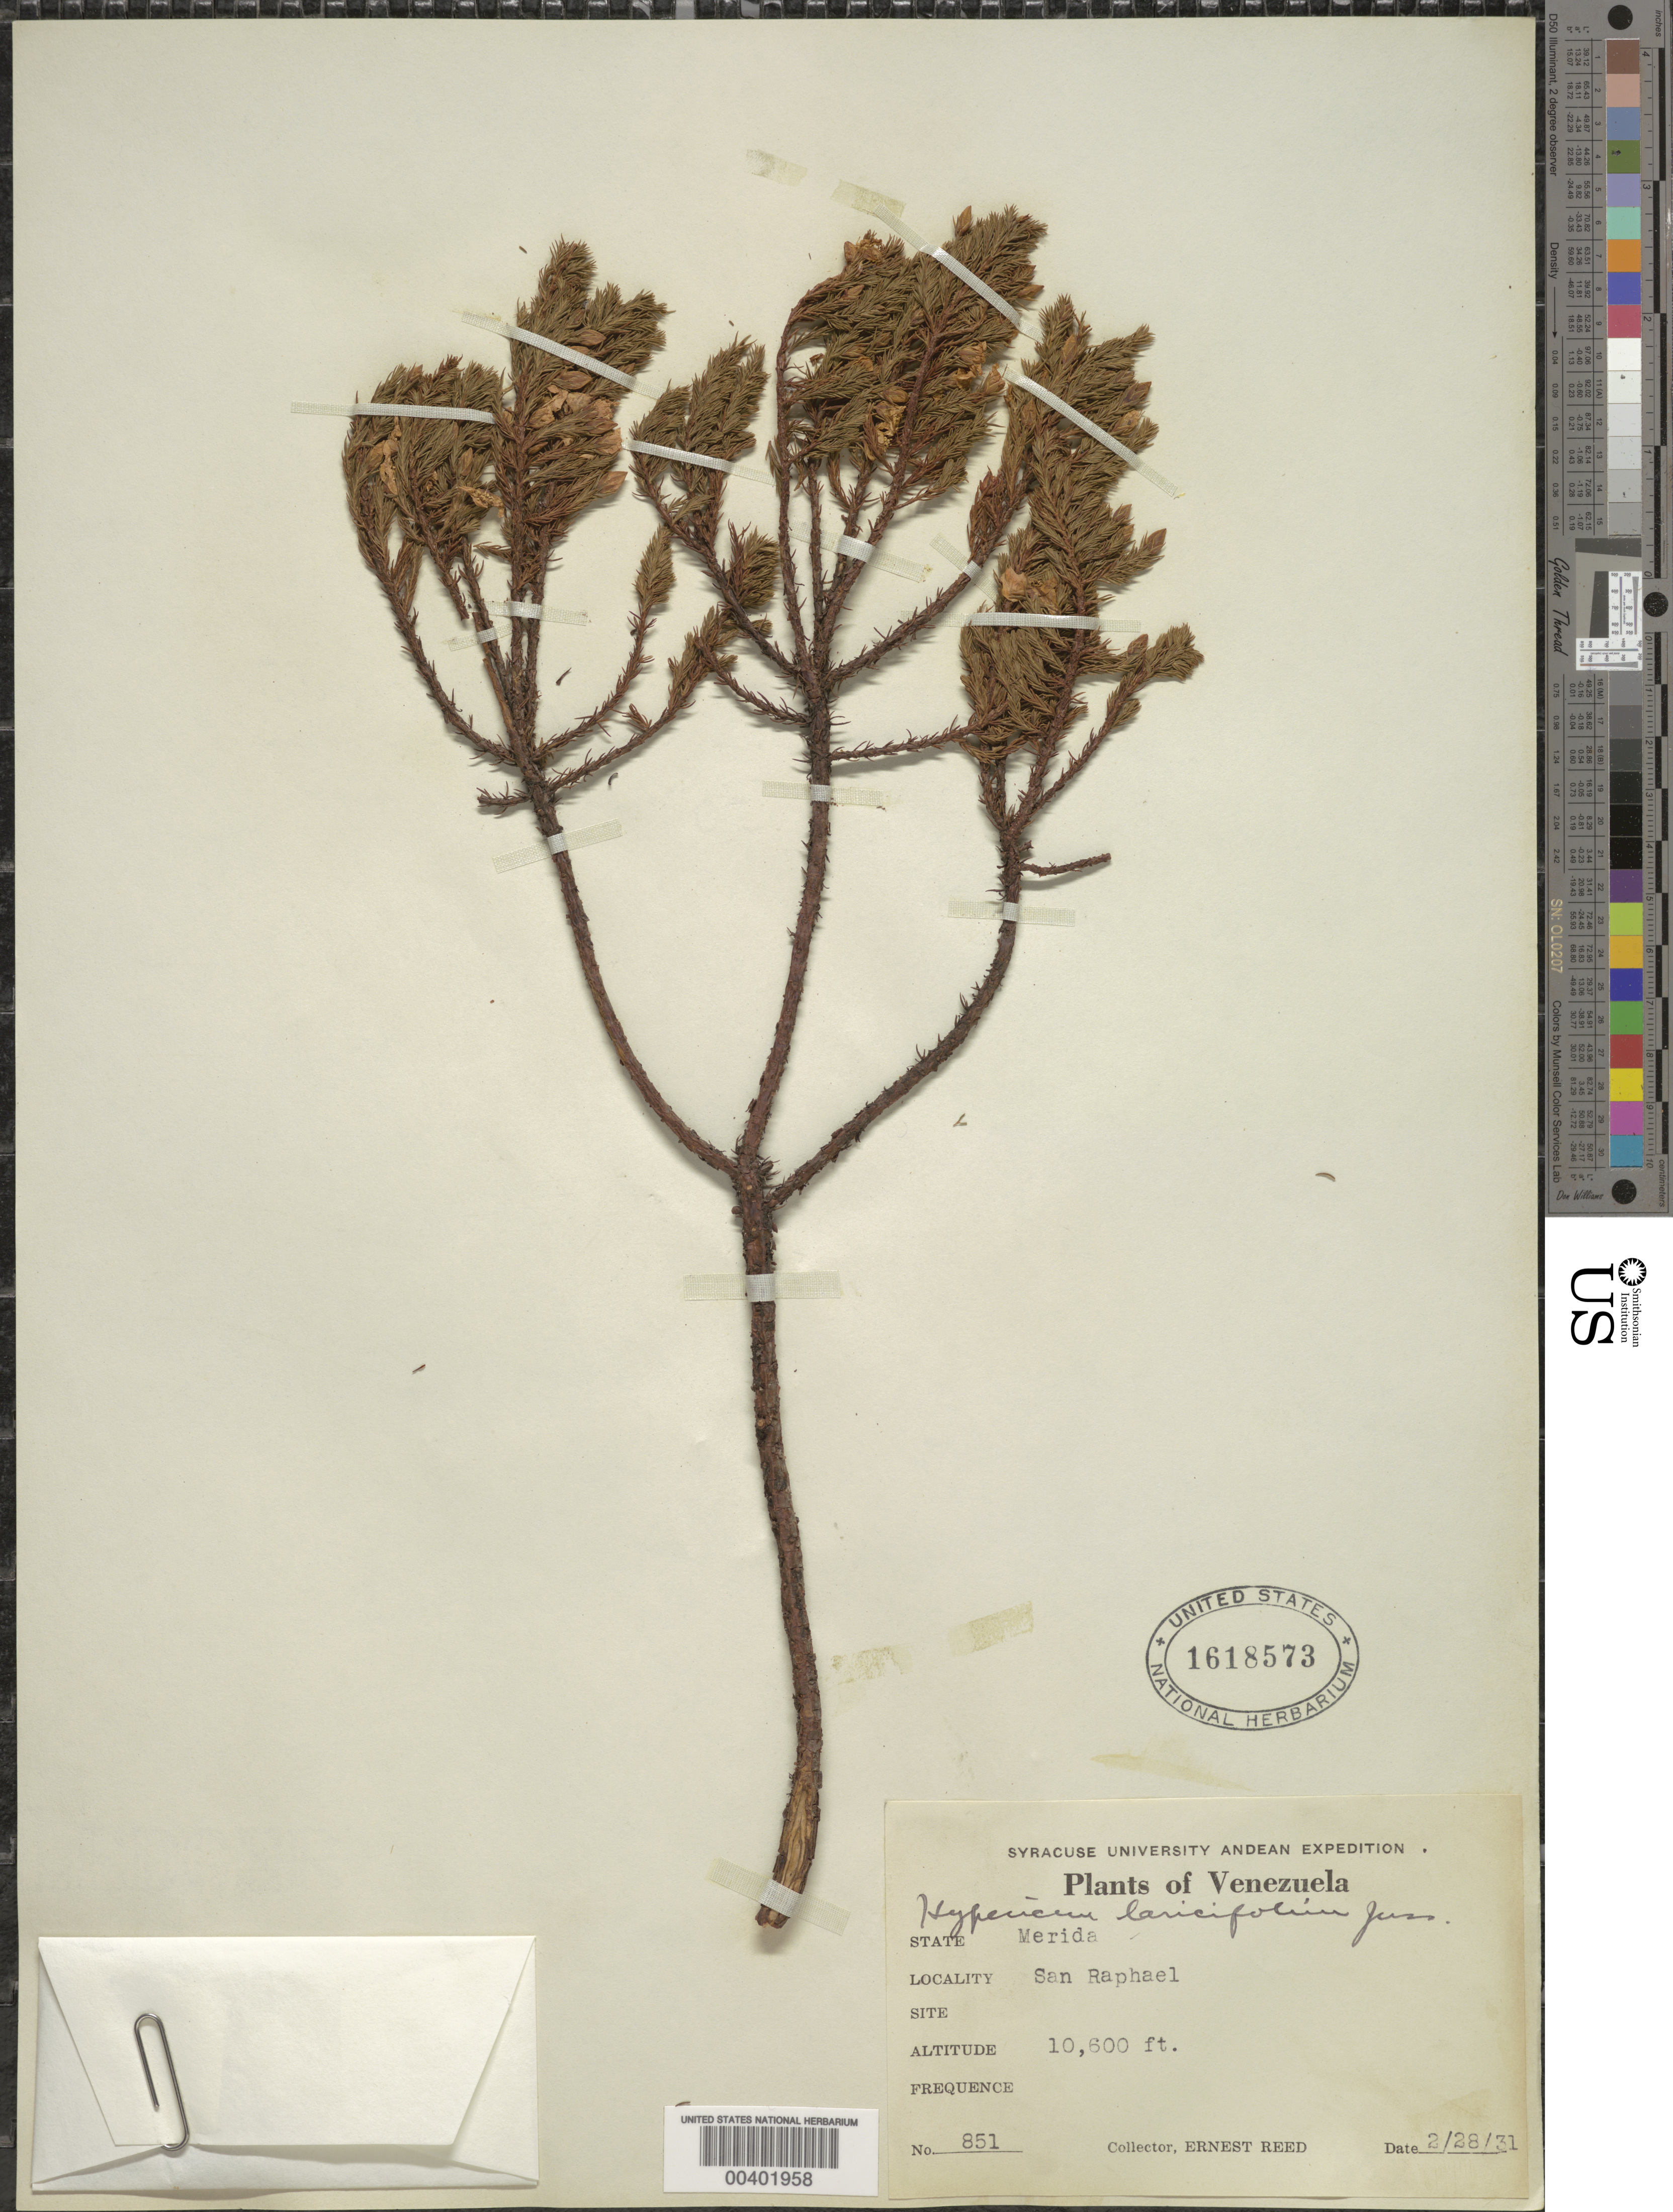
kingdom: Plantae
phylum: Tracheophyta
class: Magnoliopsida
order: Malpighiales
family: Hypericaceae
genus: Hypericum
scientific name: Hypericum laricifolium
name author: Juss.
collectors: E. Reed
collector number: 851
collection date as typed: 28 Feb 1931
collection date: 1931-02-28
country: Venezuela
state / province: Mérida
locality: San Raphael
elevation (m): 3231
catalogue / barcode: US 1618573